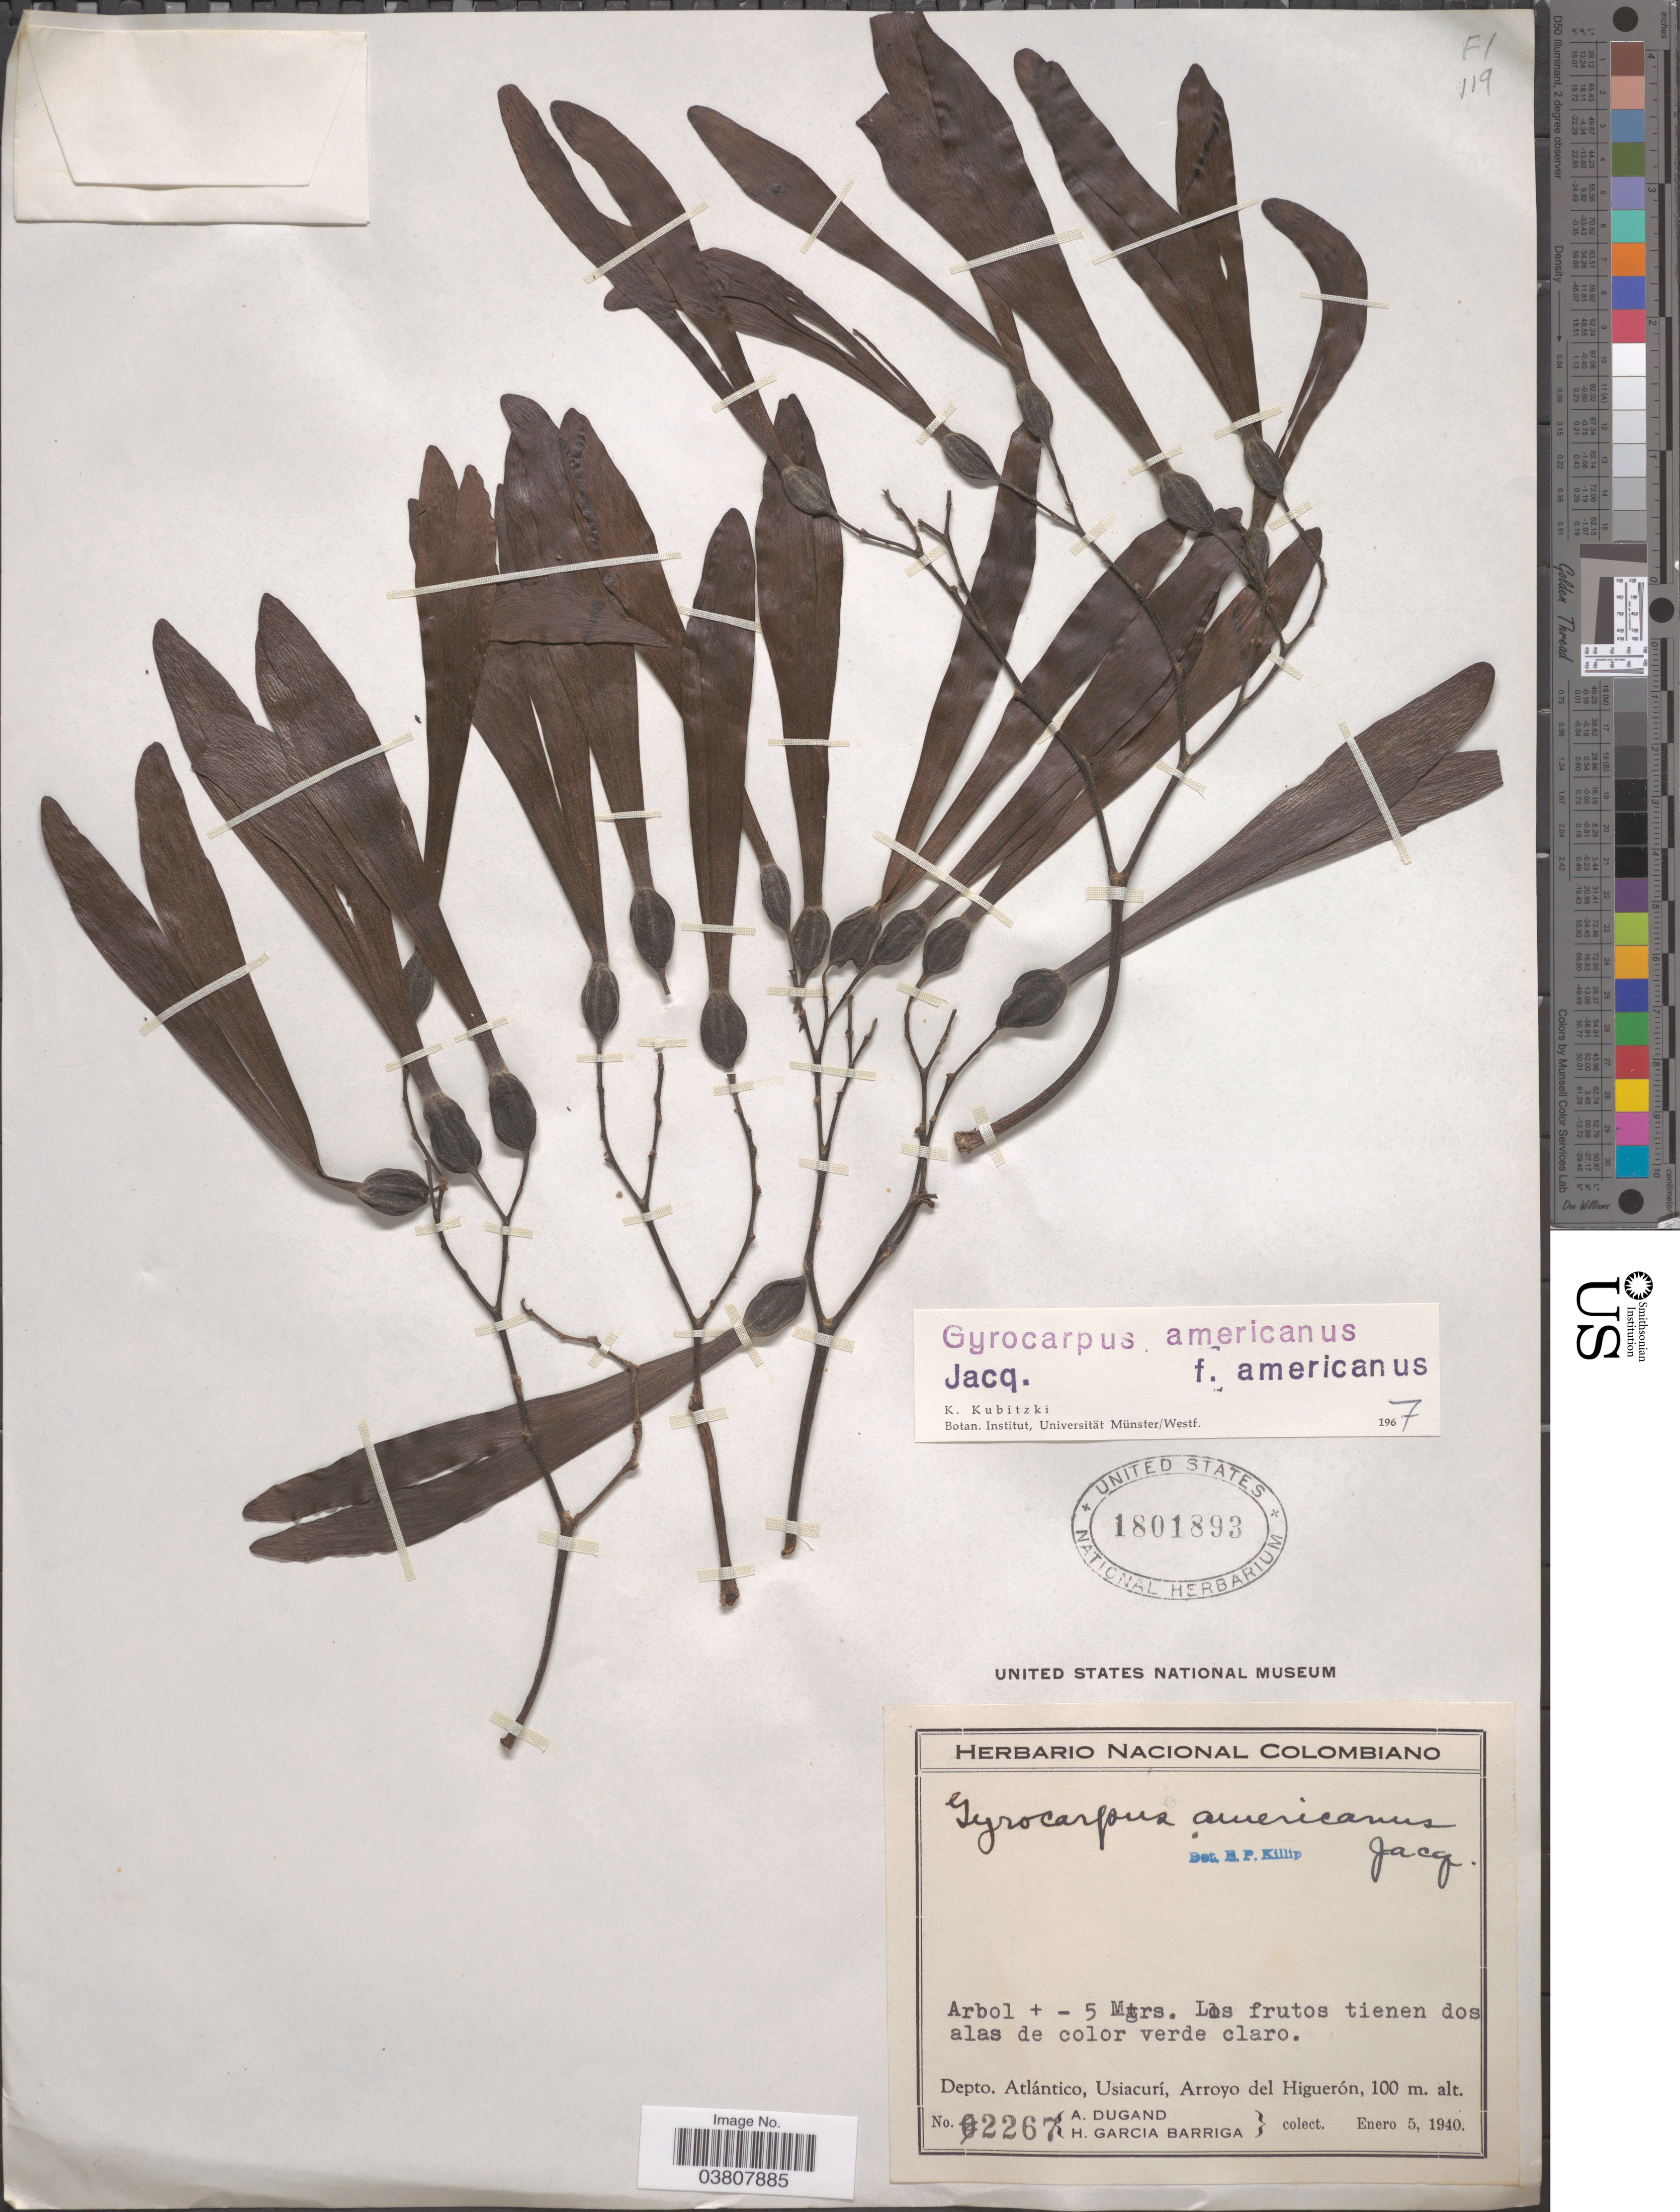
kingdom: Plantae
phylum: Tracheophyta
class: Magnoliopsida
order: Laurales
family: Hernandiaceae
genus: Gyrocarpus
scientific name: Gyrocarpus americanus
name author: Jacq.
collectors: A. Dugand & H. García Barriga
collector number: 2267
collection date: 1940-01-05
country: Colombia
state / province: Atlántico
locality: Depto. Atlántico, Usiacurí, Arroyo del Higuerón.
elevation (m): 100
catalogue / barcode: US 1801893